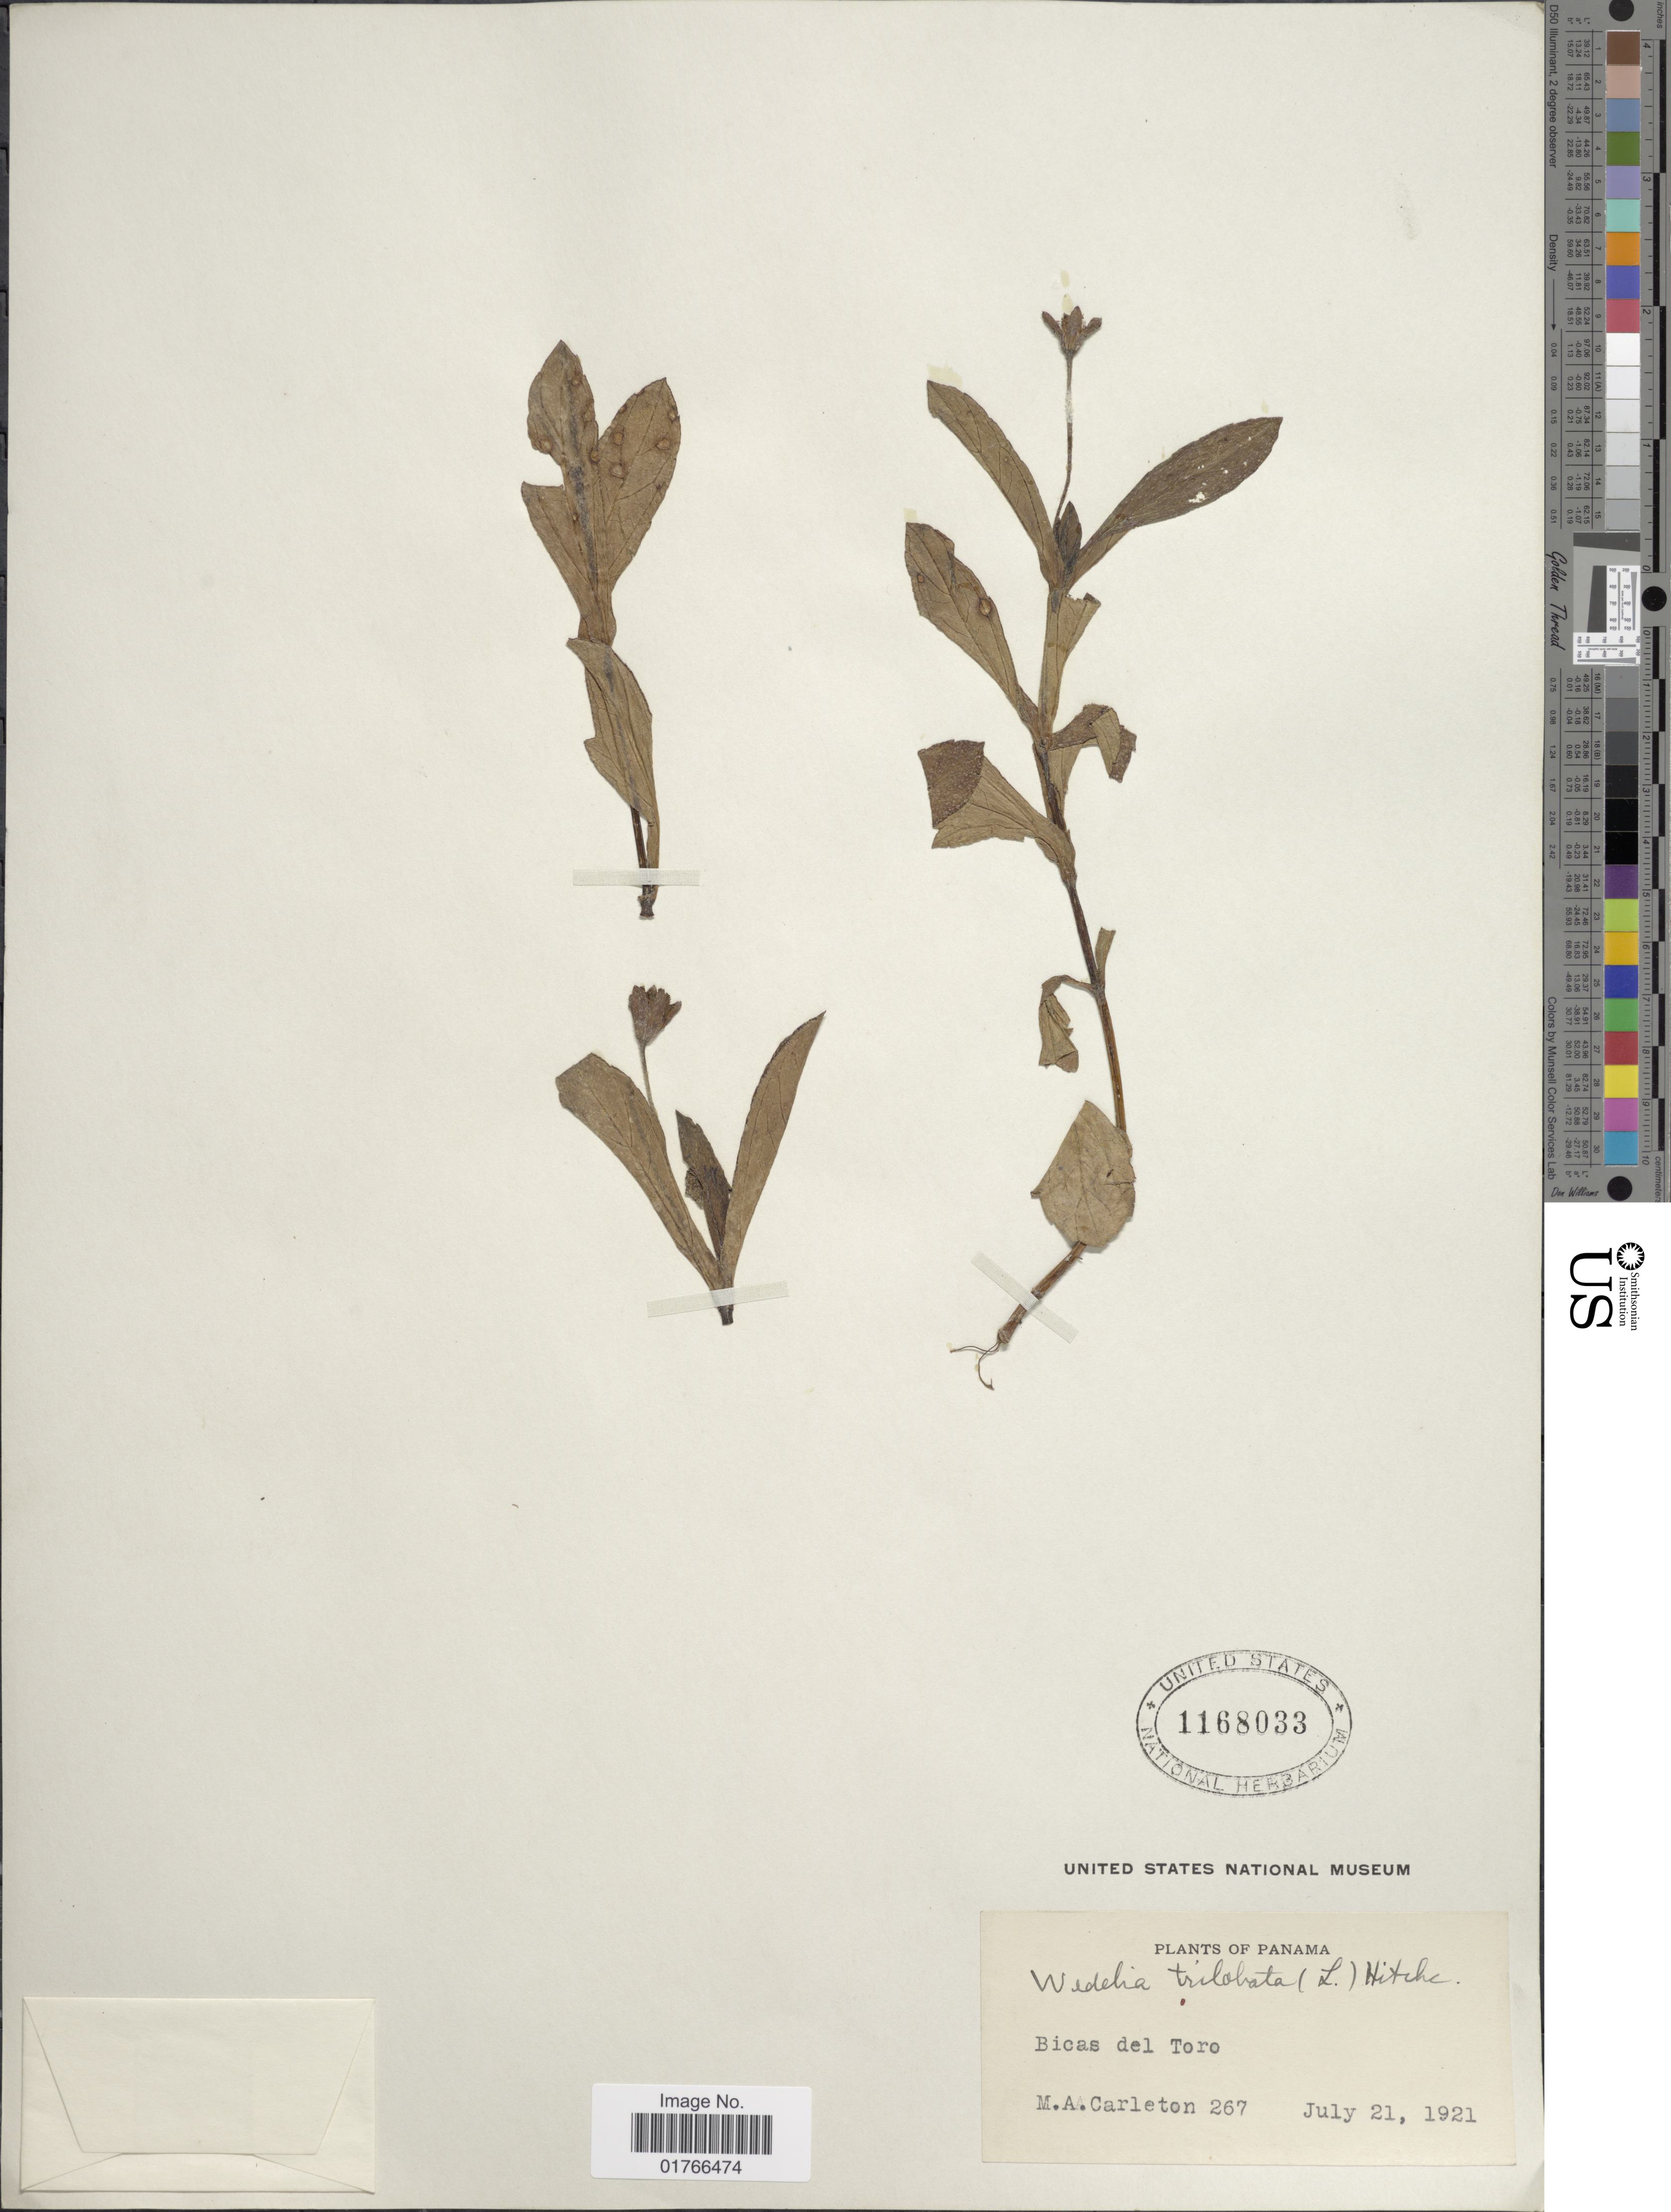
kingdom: Plantae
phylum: Tracheophyta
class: Magnoliopsida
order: Asterales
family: Asteraceae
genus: Sphagneticola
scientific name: Sphagneticola trilobata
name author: (L.) Pruski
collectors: M. A. Carleton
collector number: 267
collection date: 1921-07-21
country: Panama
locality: Bicas del Toro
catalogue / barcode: US 1168033